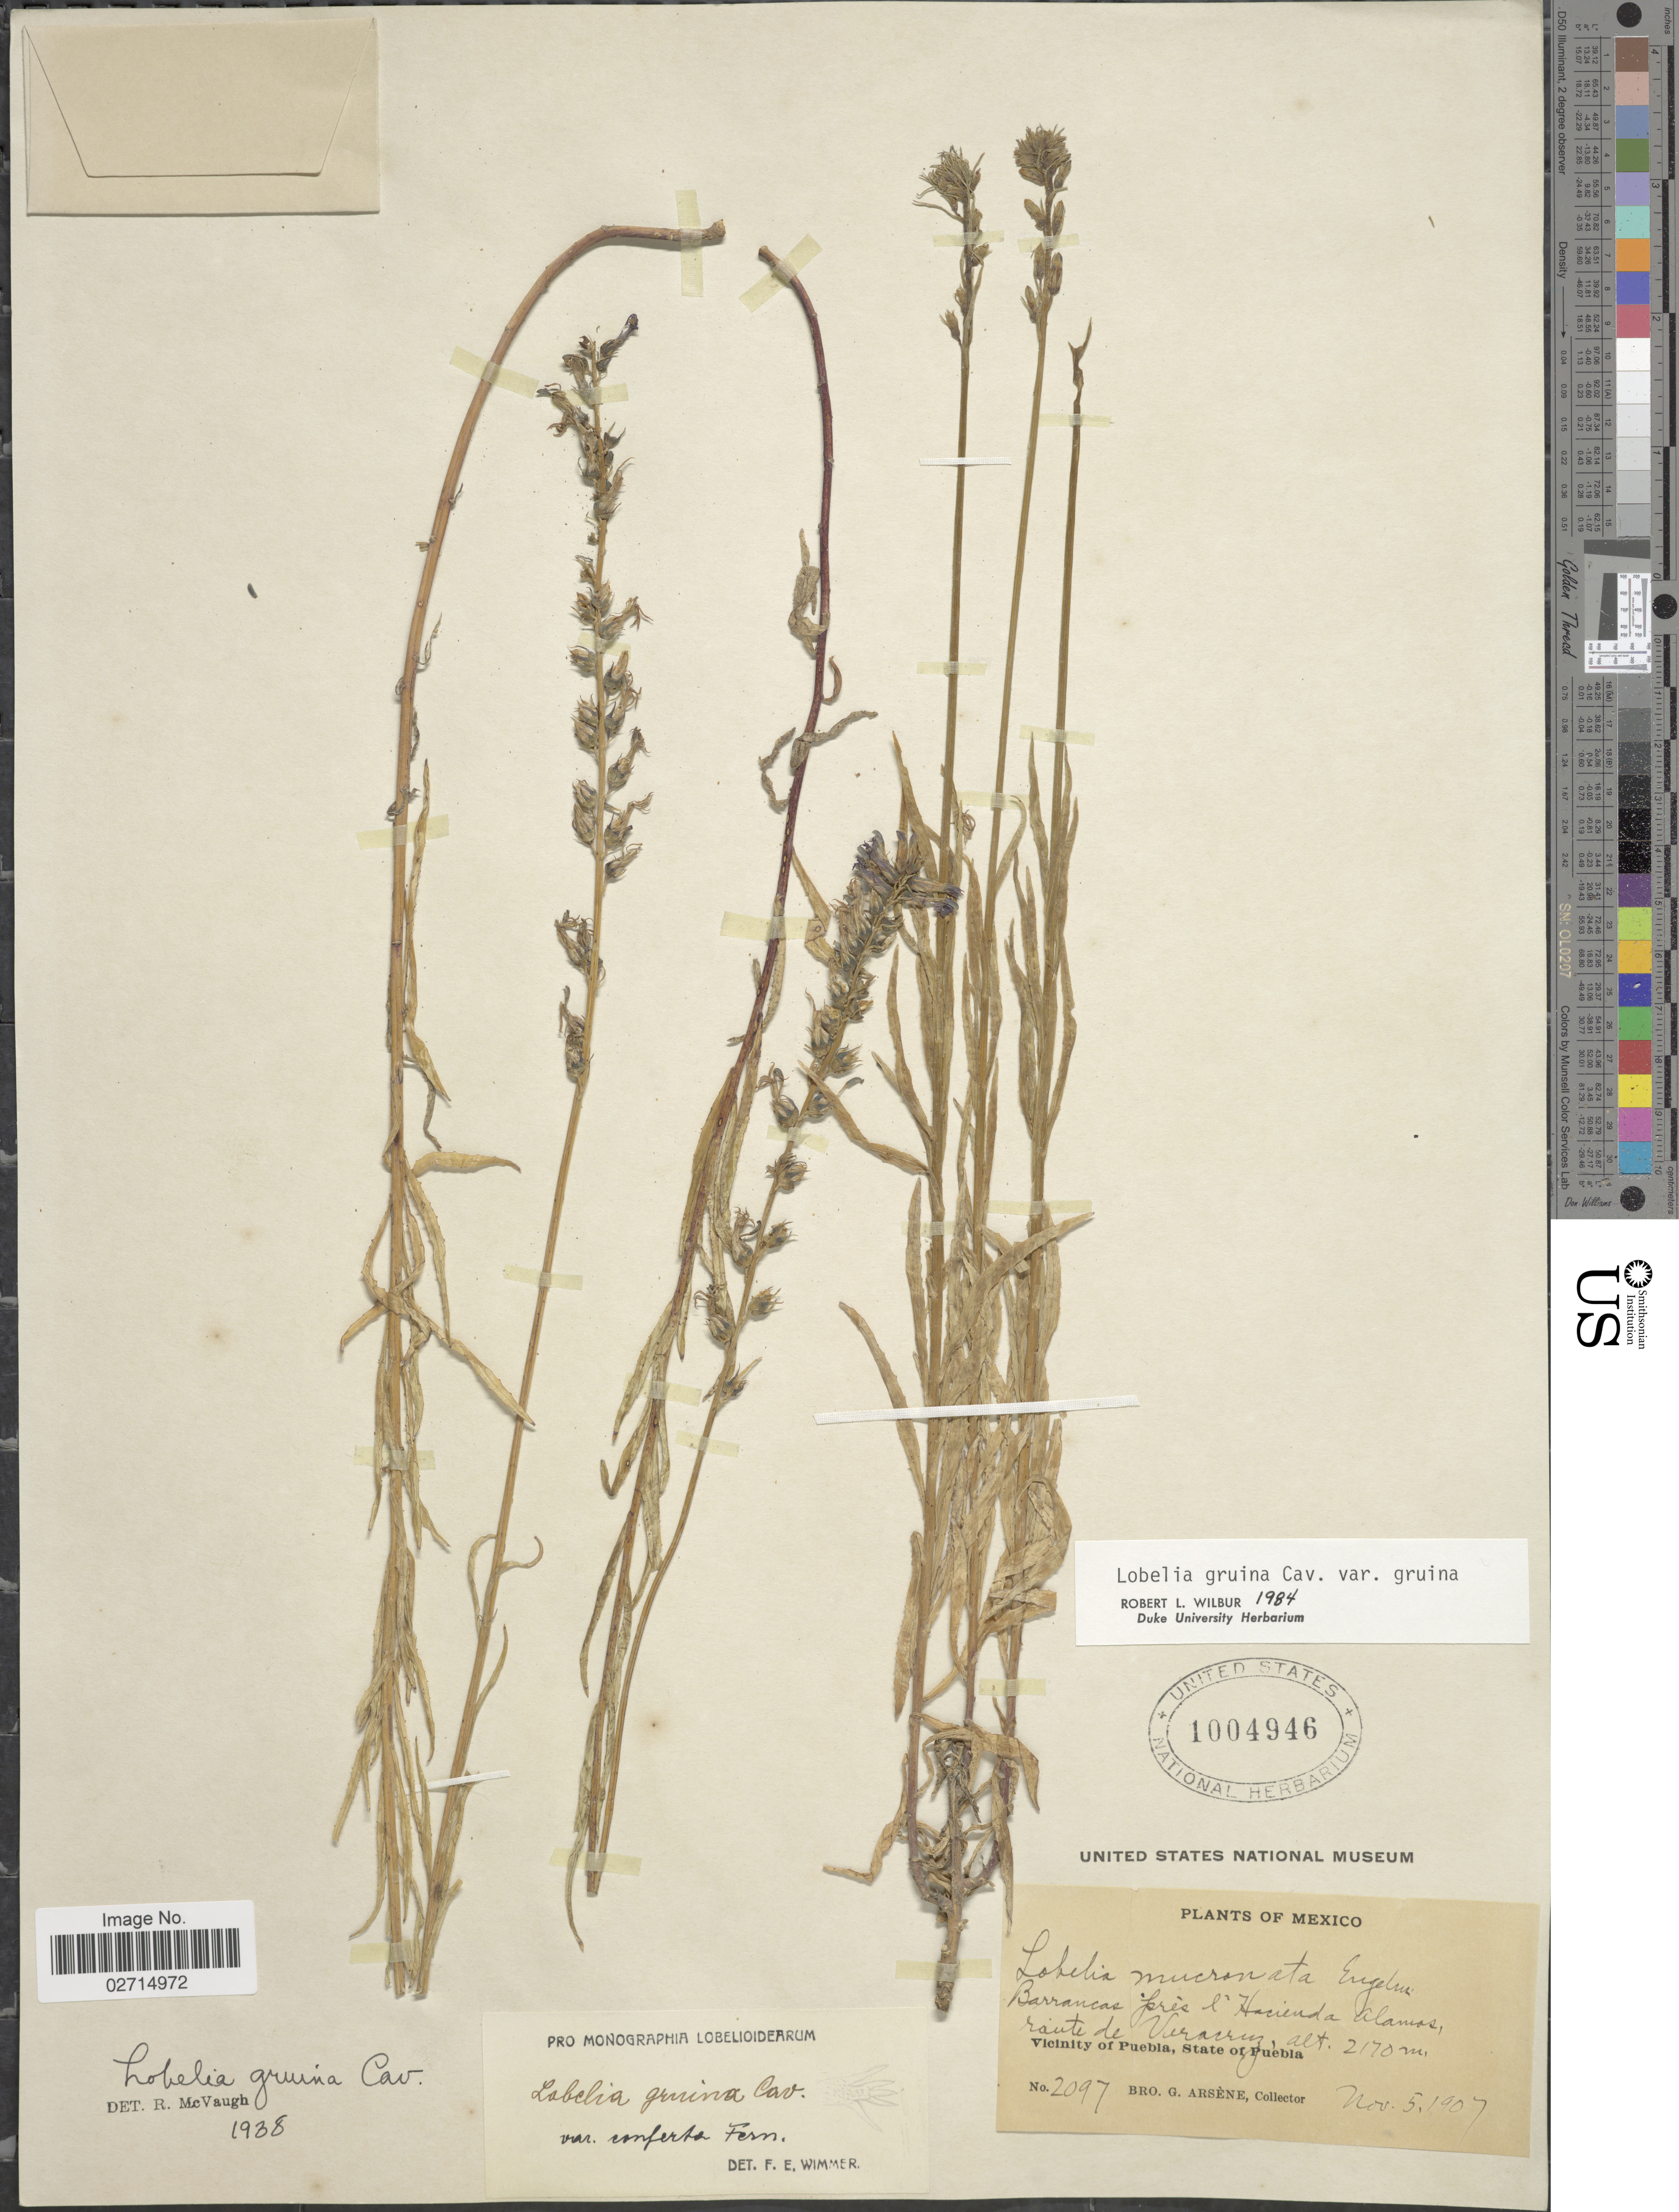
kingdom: Plantae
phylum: Tracheophyta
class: Magnoliopsida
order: Asterales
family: Campanulaceae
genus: Lobelia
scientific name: Lobelia gruina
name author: Cav.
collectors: Bro. G. Arsène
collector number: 2097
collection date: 1907-11-05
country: Mexico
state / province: Puebla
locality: Barranca pres l' Hacienda Alamas, route de Veracruz, Vicinity of Puebla, State of Puebla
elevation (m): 2170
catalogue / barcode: US 1004946